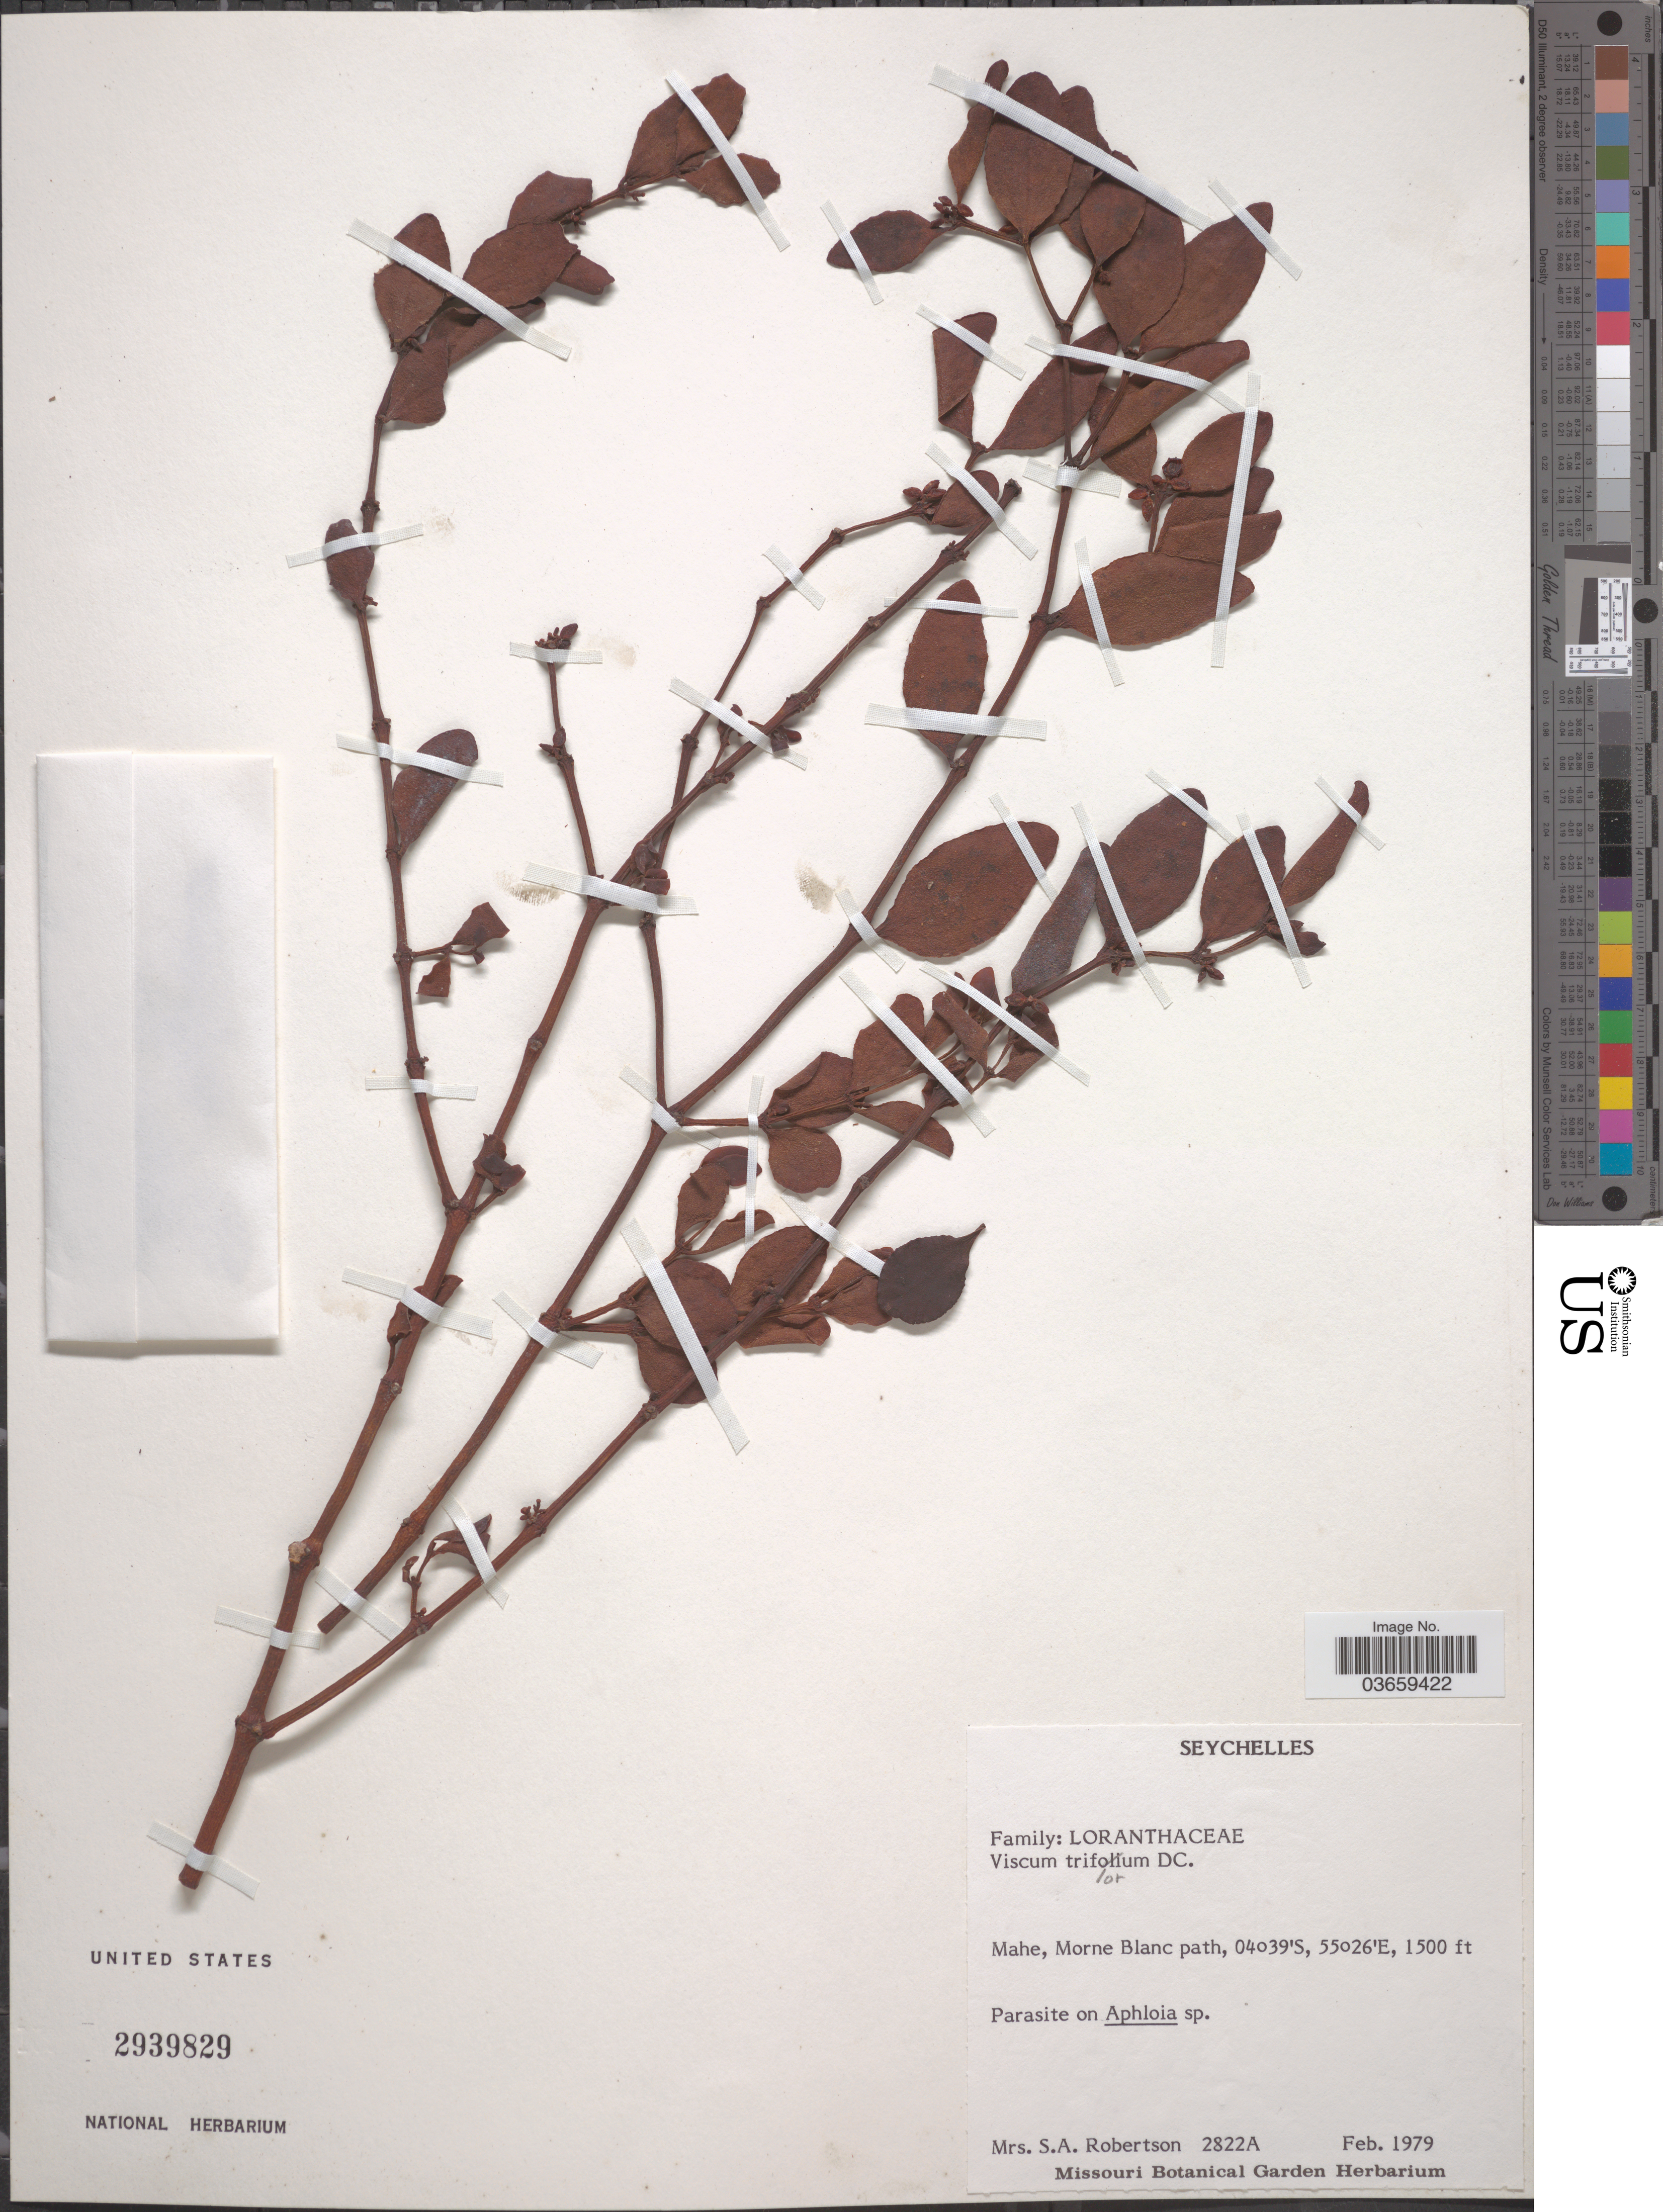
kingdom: Plantae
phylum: Tracheophyta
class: Magnoliopsida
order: Santalales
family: Viscaceae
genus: Viscum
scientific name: Viscum triflorum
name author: DC.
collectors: S. Robertson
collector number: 2822A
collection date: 1979-02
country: Seychelles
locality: Mahe, Morne Blanc path.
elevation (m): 457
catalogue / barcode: US 2939829